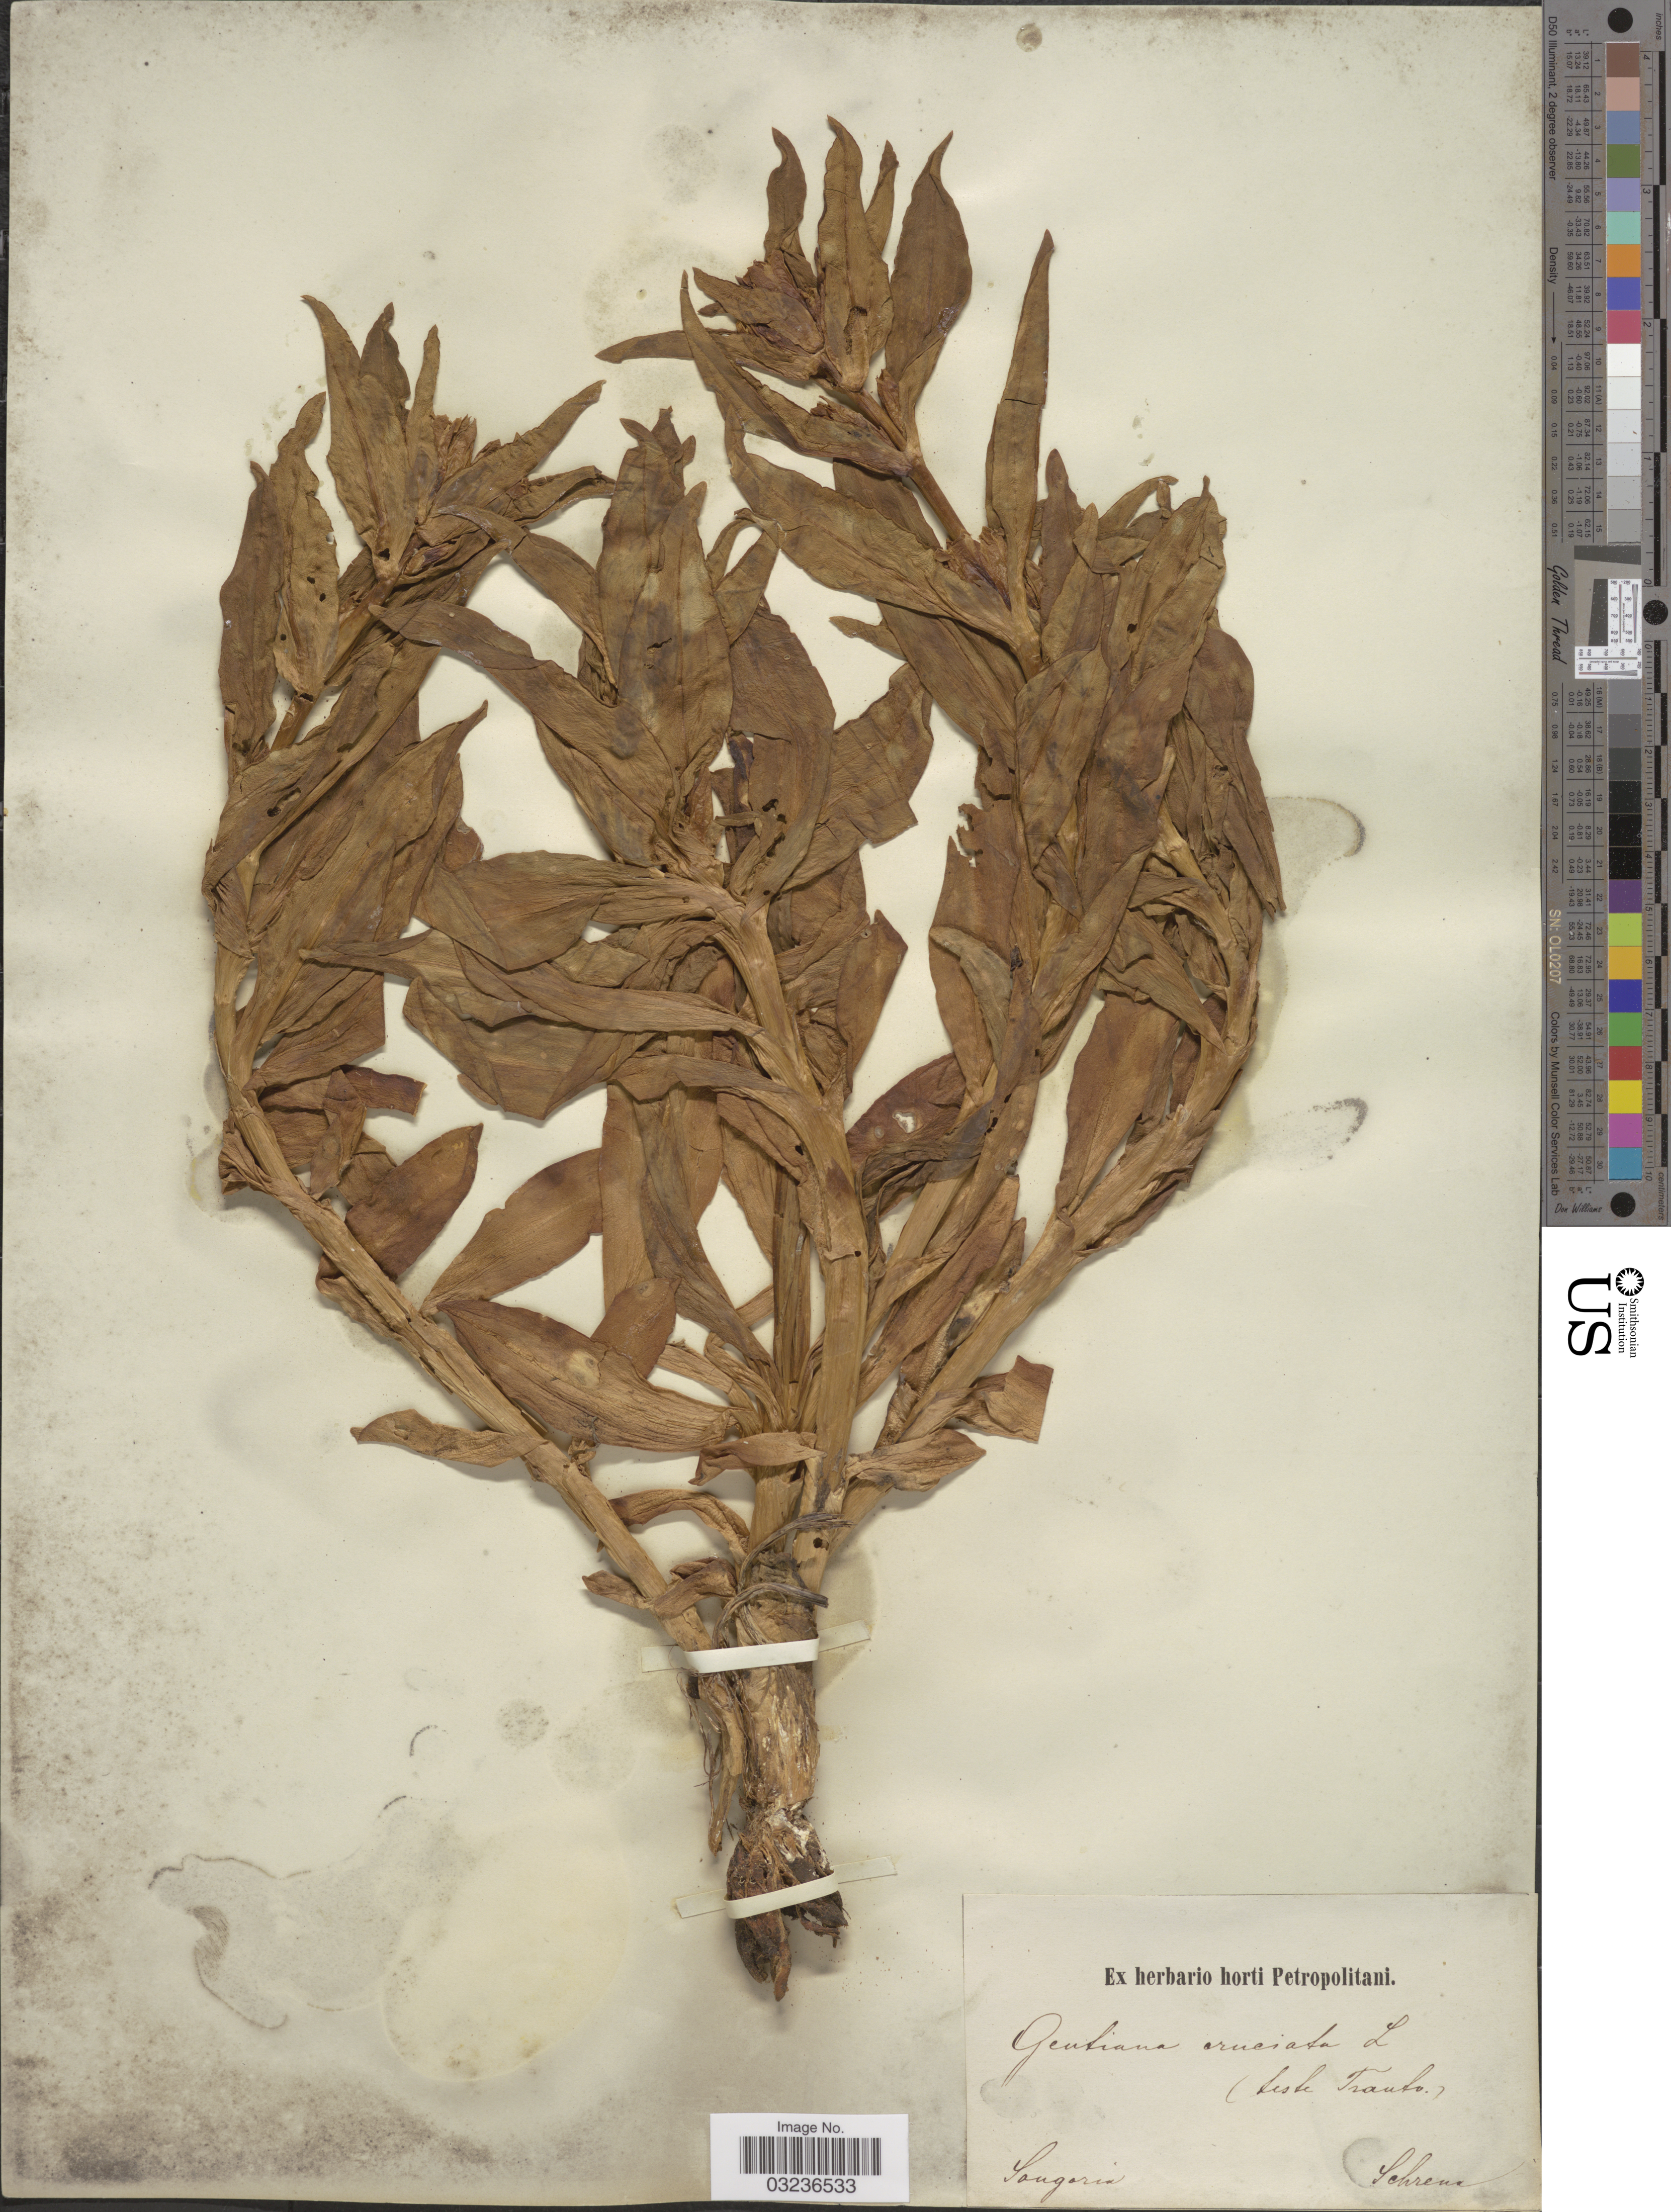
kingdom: Plantae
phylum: Tracheophyta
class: Magnoliopsida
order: Gentianales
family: Gentianaceae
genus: Gentiana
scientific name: Gentiana cruciata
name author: L.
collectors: A.G. Schrenk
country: Kazakhstan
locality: Songoria.